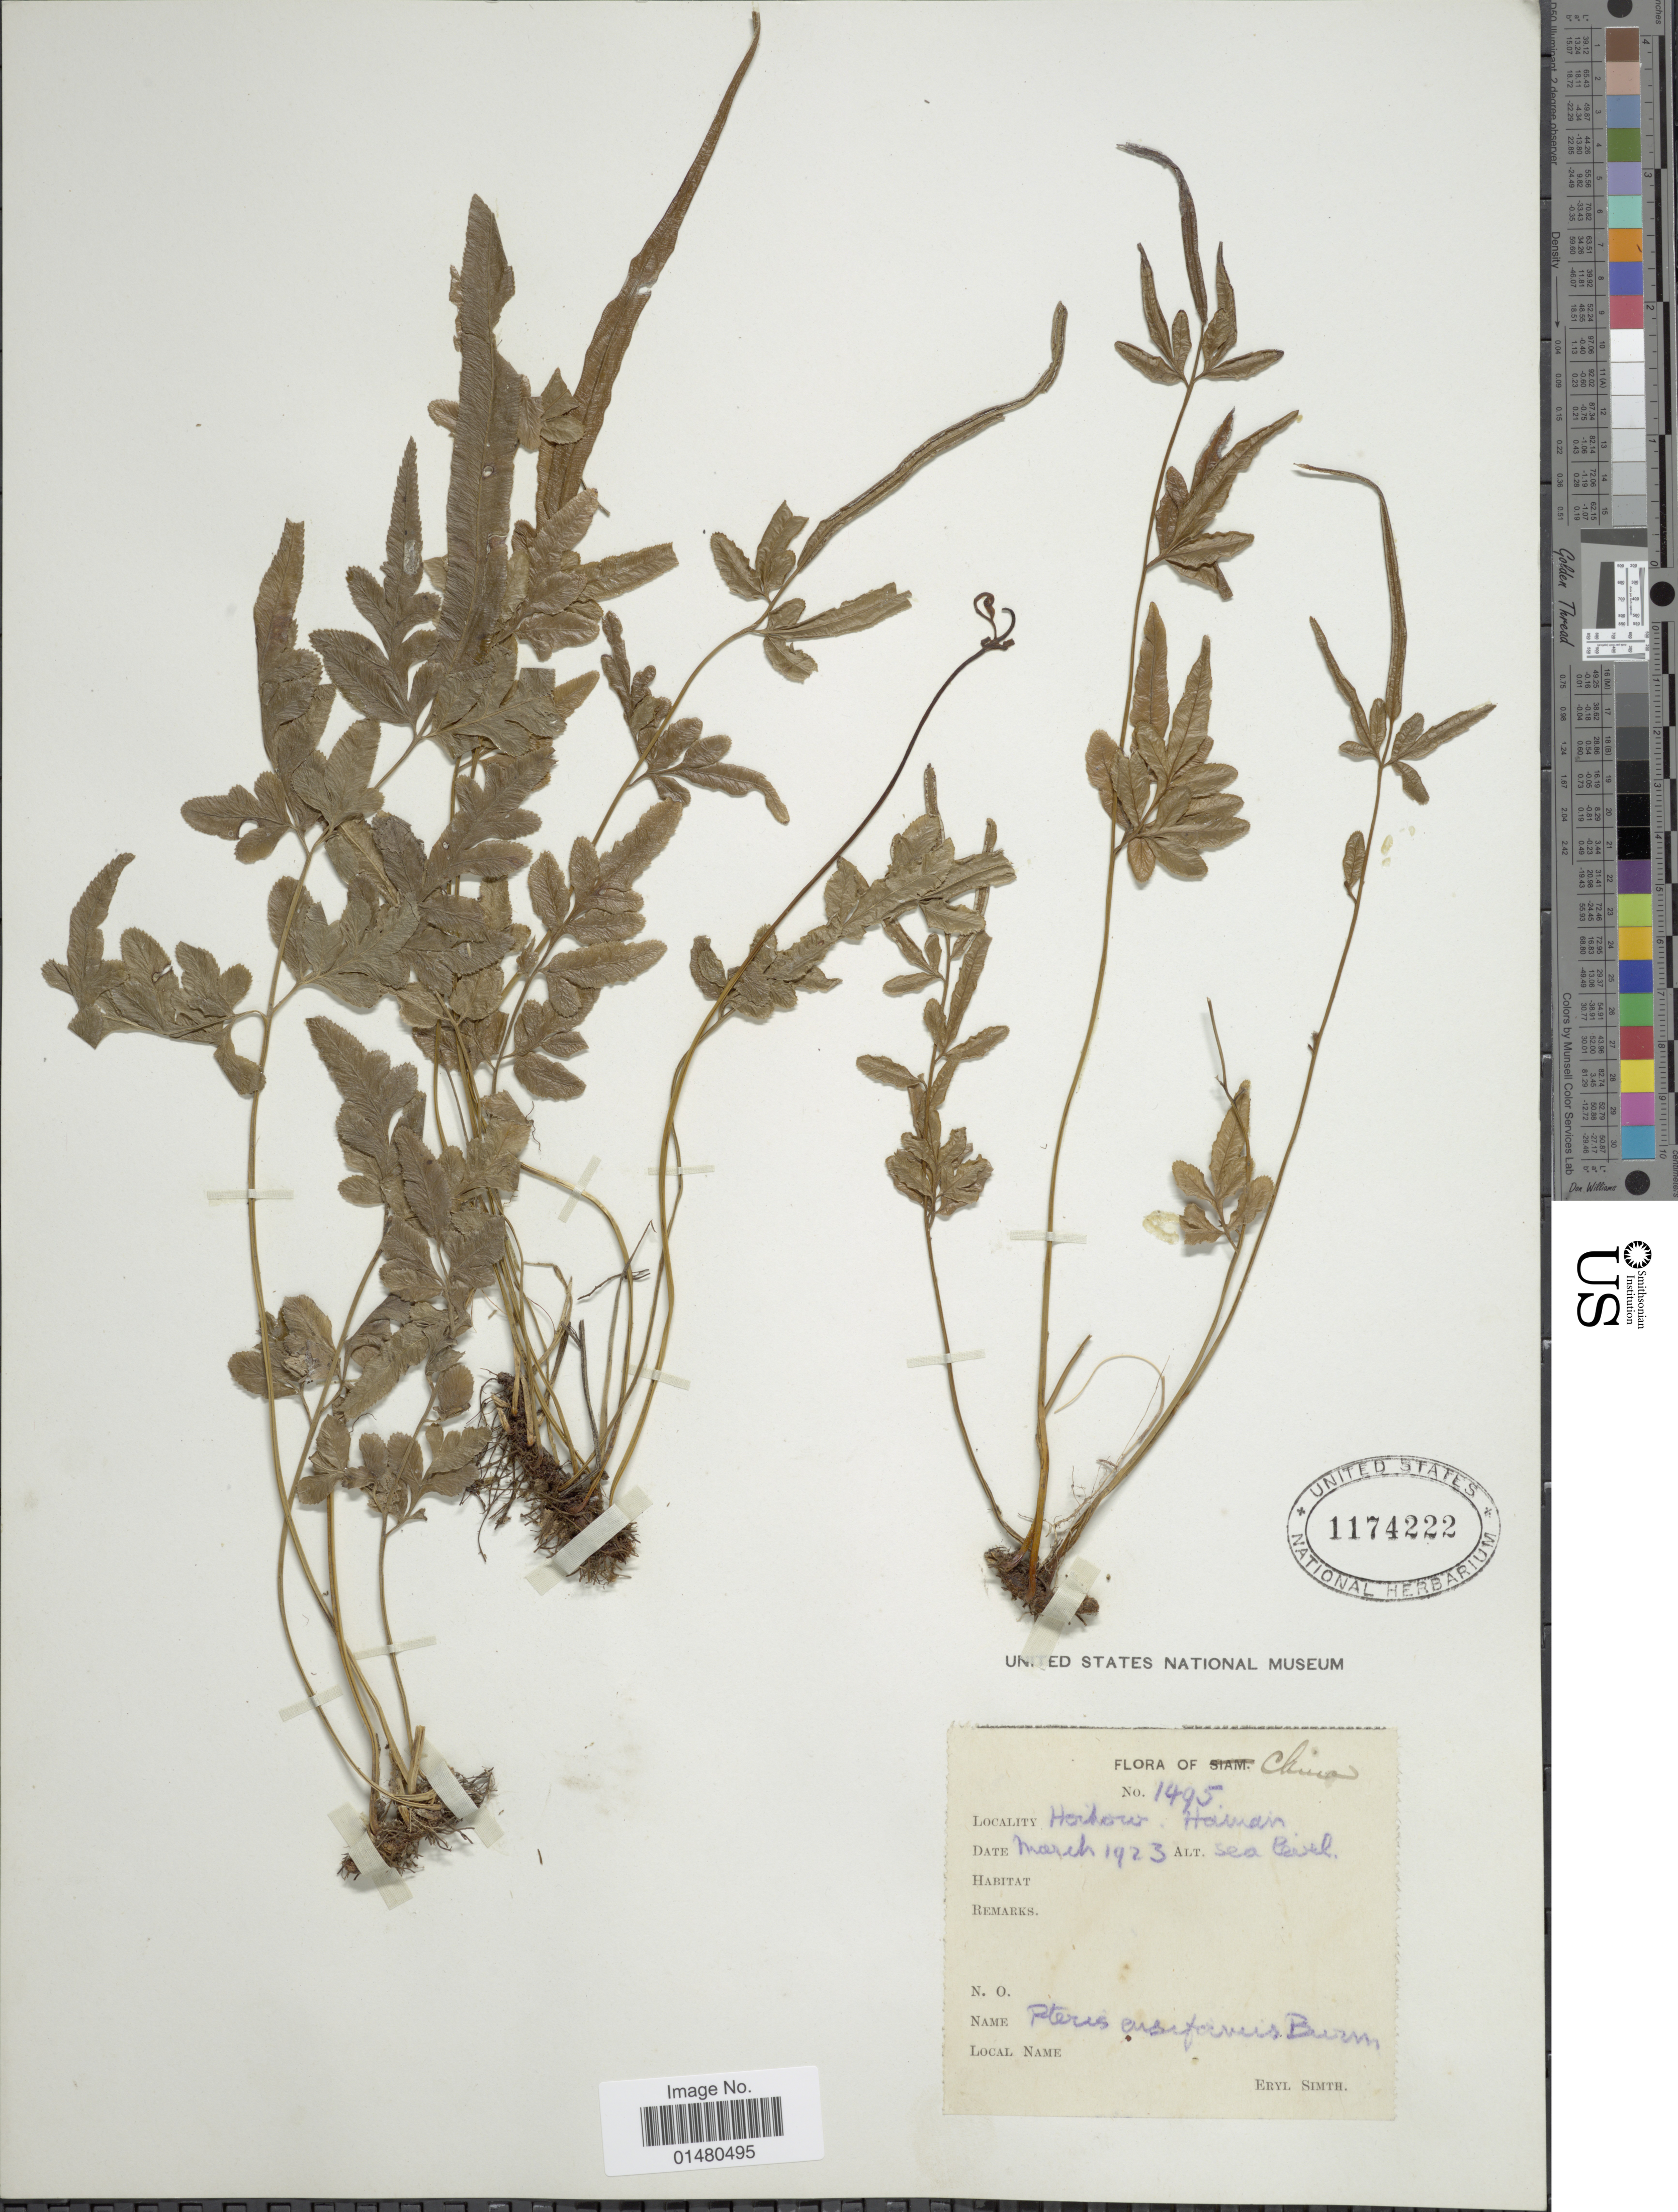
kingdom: Plantae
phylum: Tracheophyta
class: Polypodiopsida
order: Polypodiales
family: Pteridaceae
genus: Pteris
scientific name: Pteris ensiformis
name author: Burm. f.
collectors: E. Smith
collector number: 1495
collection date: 1923-03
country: China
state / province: Hainan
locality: Hokow [interpreted]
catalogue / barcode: US 1174222